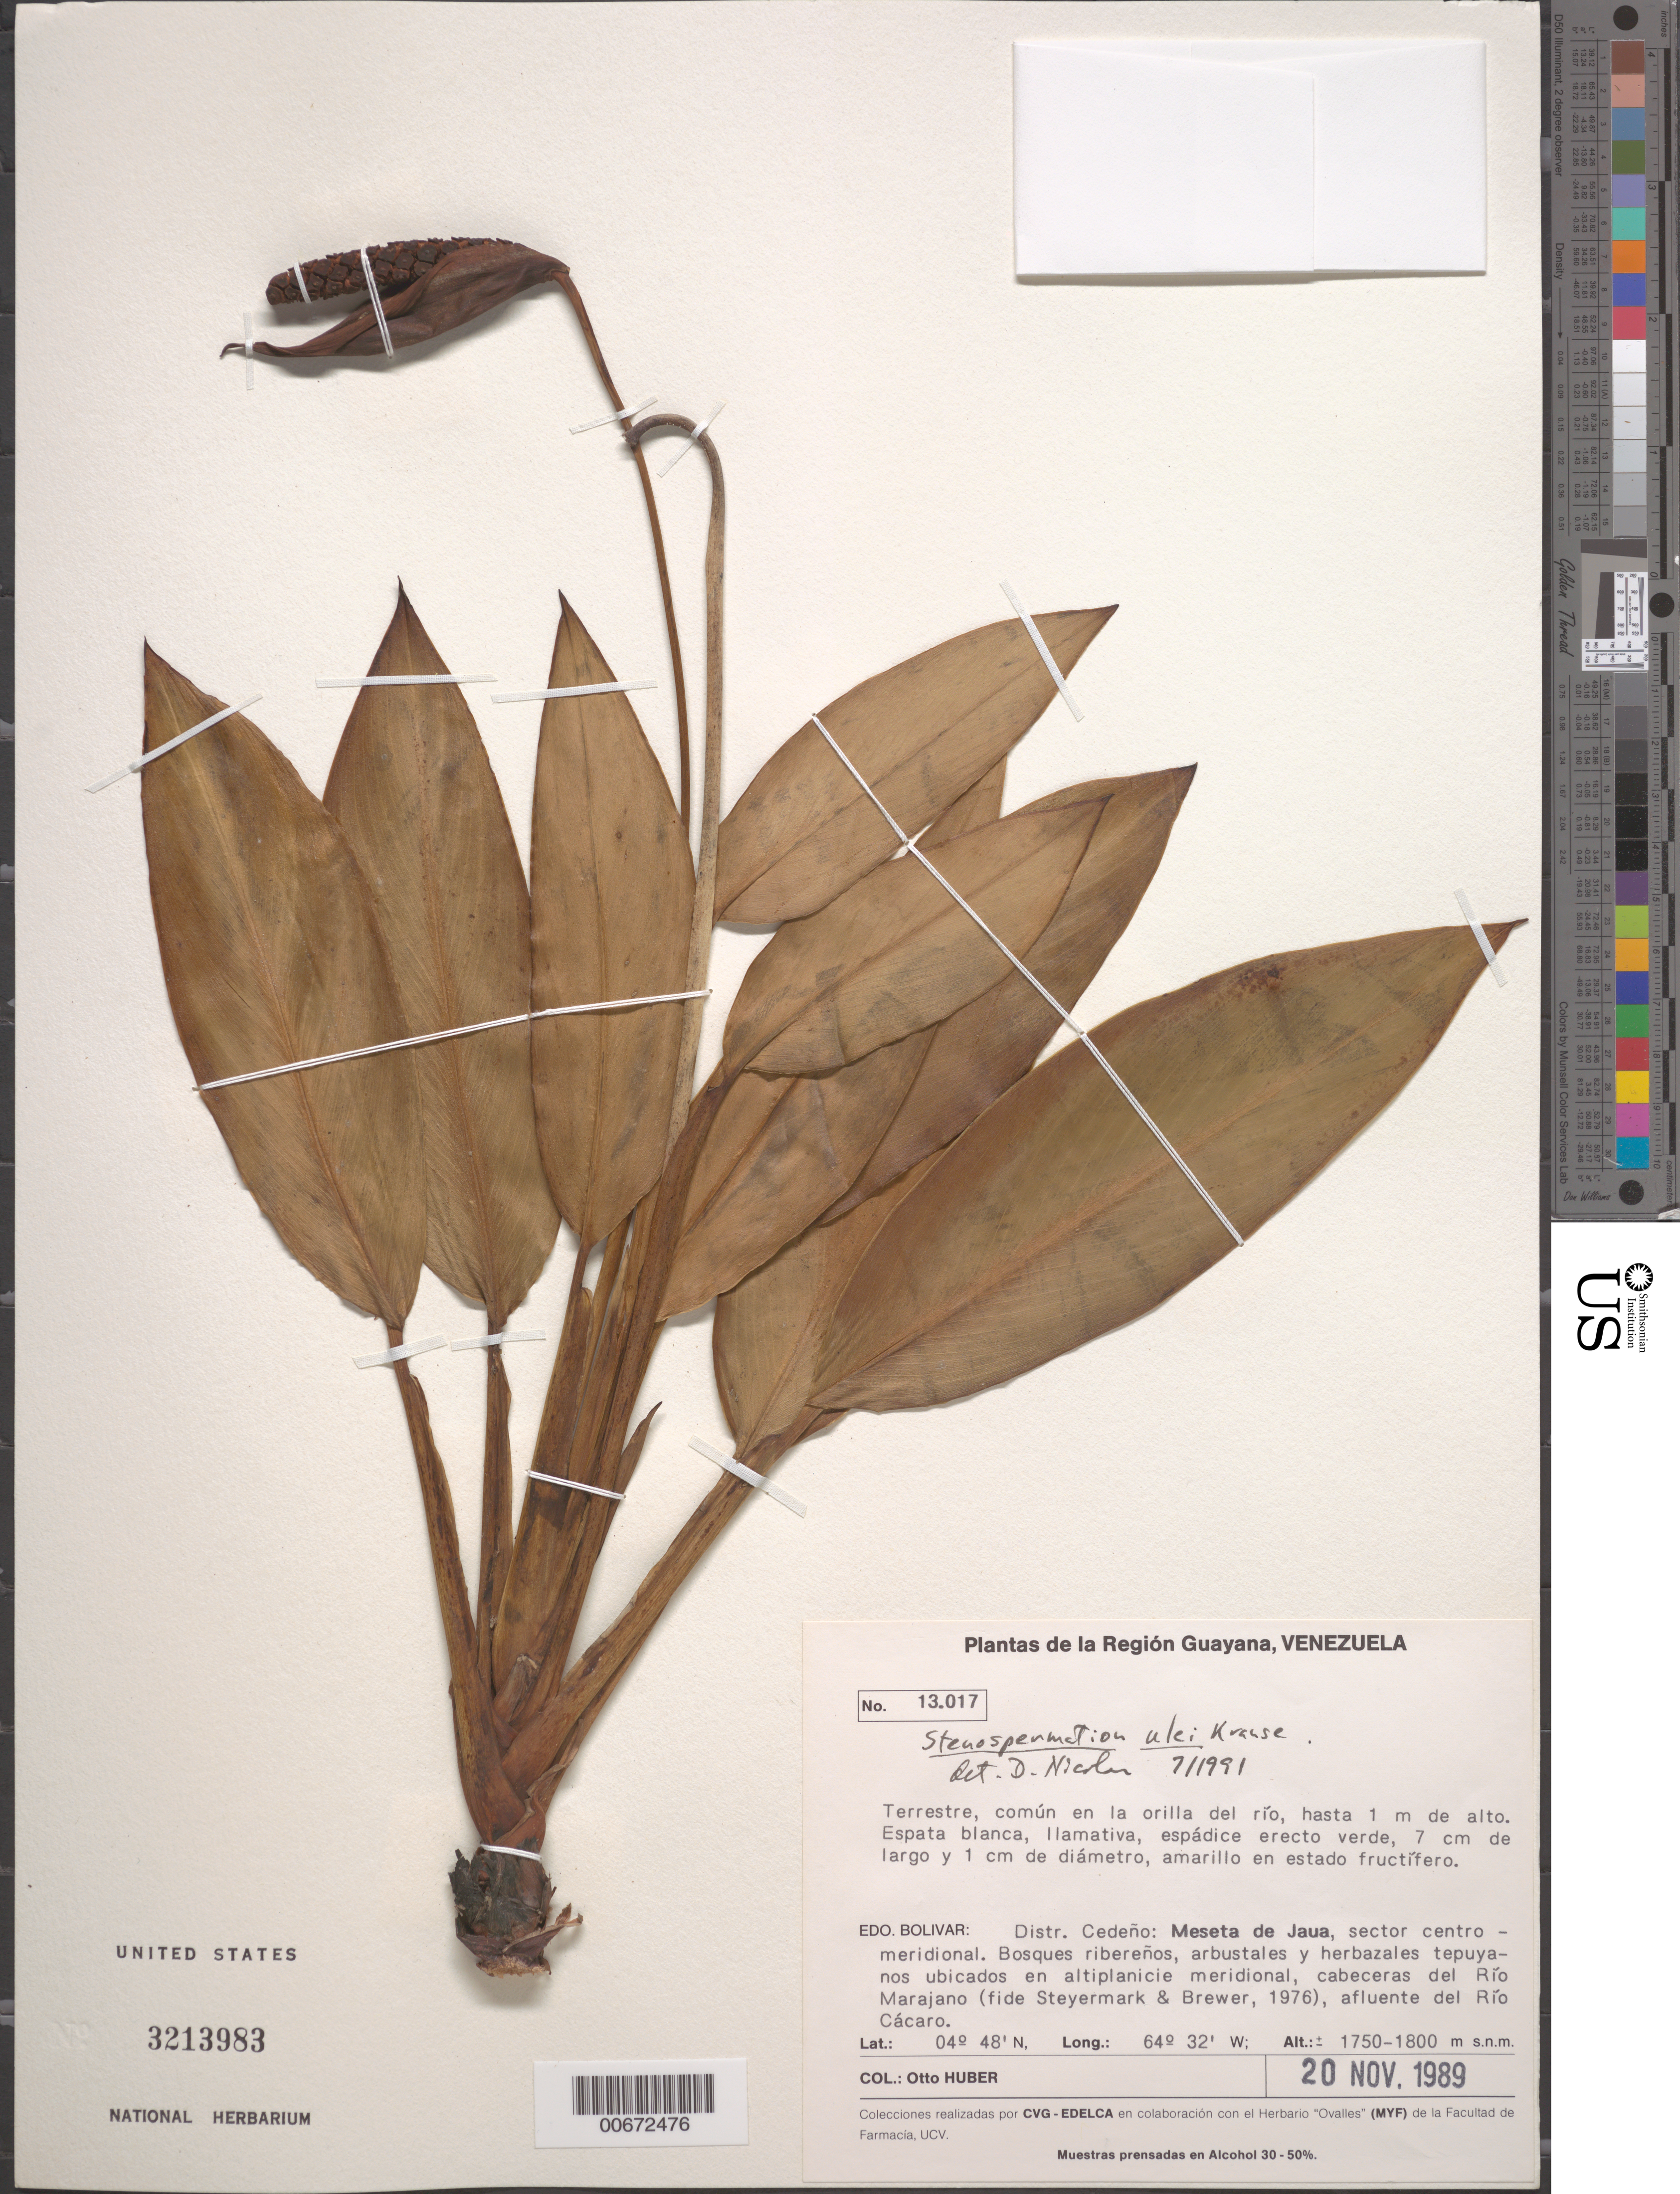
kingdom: Plantae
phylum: Tracheophyta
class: Liliopsida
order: Alismatales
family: Araceae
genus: Stenospermation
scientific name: Stenospermation ulei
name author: K. Krause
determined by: Nicolson, Dan H.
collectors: O. Huber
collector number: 13017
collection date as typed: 20-Nov-89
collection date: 1989-11-20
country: Venezuela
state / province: Bolívar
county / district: Cedeño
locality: Meseta de Jaua, central-meridional sector; Río Marajano, afluente de Río Cacaro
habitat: Border of river.Riverene forest, shrubs and herbous plants situated in central plain, upper end of Rio Marajano (named by Steyermark and Brewer, 1976)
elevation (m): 1750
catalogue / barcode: US 3213983